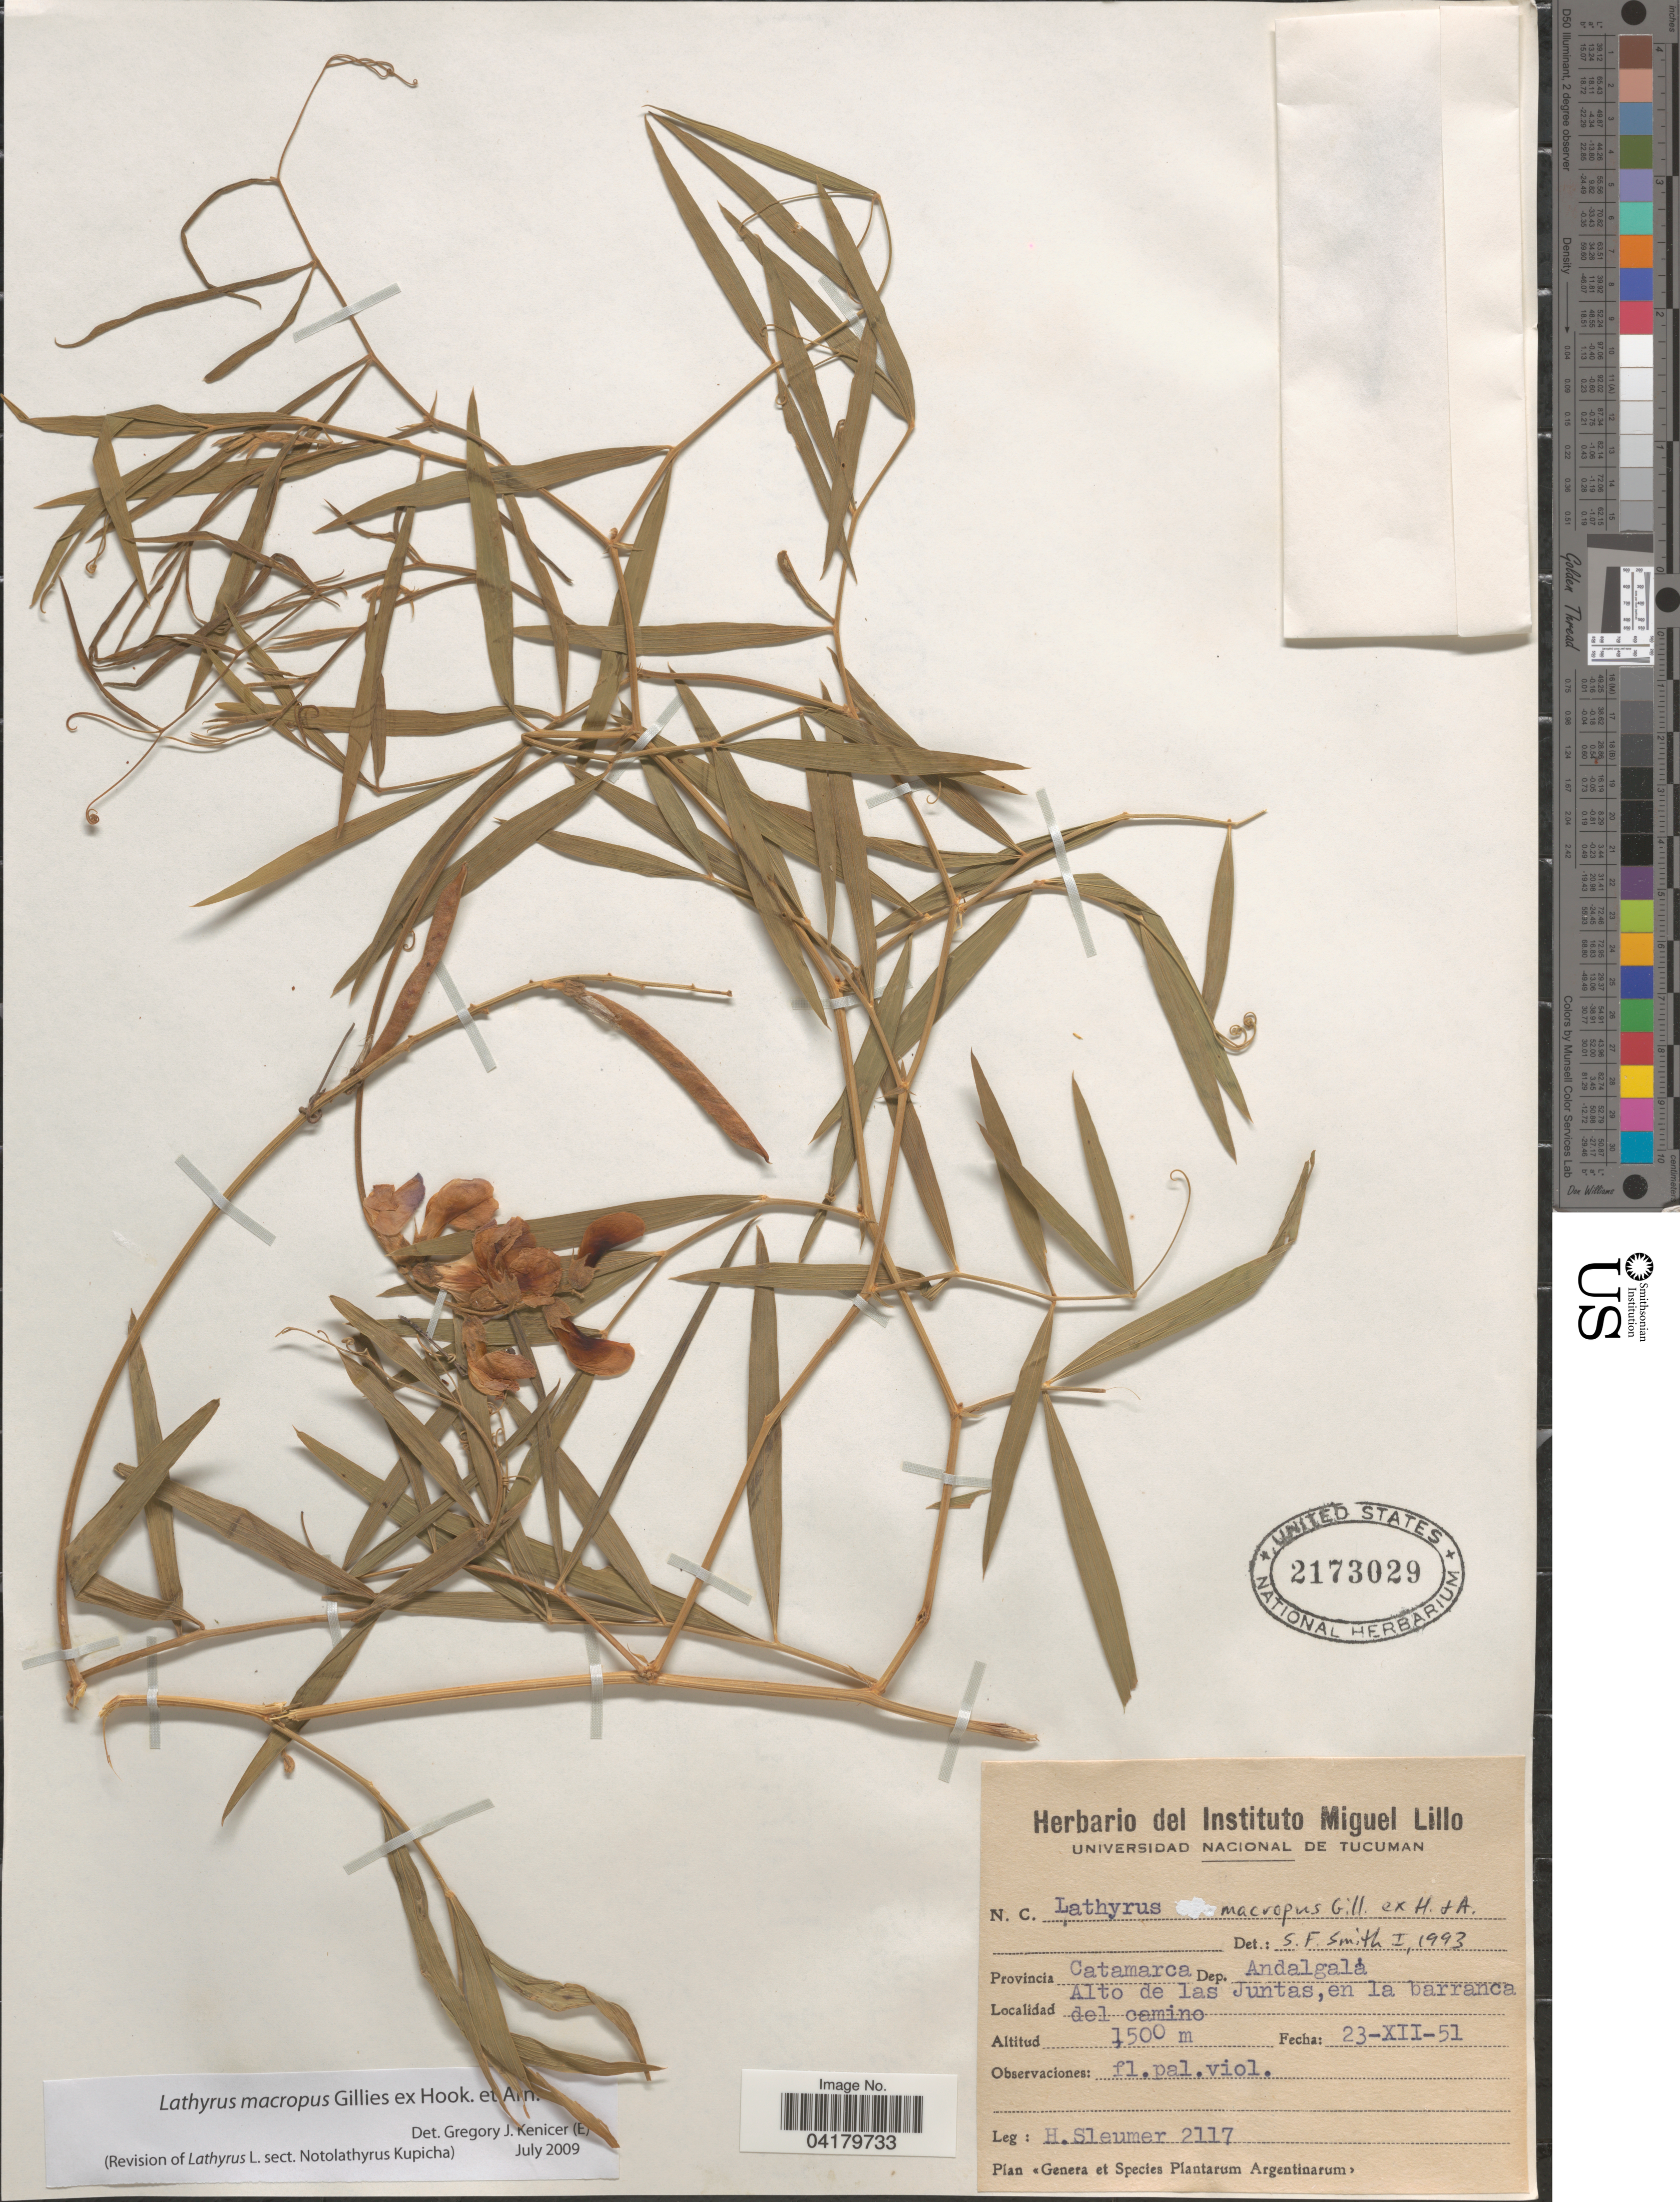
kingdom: Plantae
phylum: Tracheophyta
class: Magnoliopsida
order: Fabales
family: Fabaceae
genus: Lathyrus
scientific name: Lathyrus macropus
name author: Hook. & Arn.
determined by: Kenicer, Gregory J.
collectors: H. O. Sleumer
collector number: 2117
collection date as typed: Transcribed d/m/y: 23/12/51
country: Argentina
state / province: Catamarca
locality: Dep. Andalgalá. Alto de las Juntas,en la barranca del camino.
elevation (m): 1500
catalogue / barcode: US 2173029